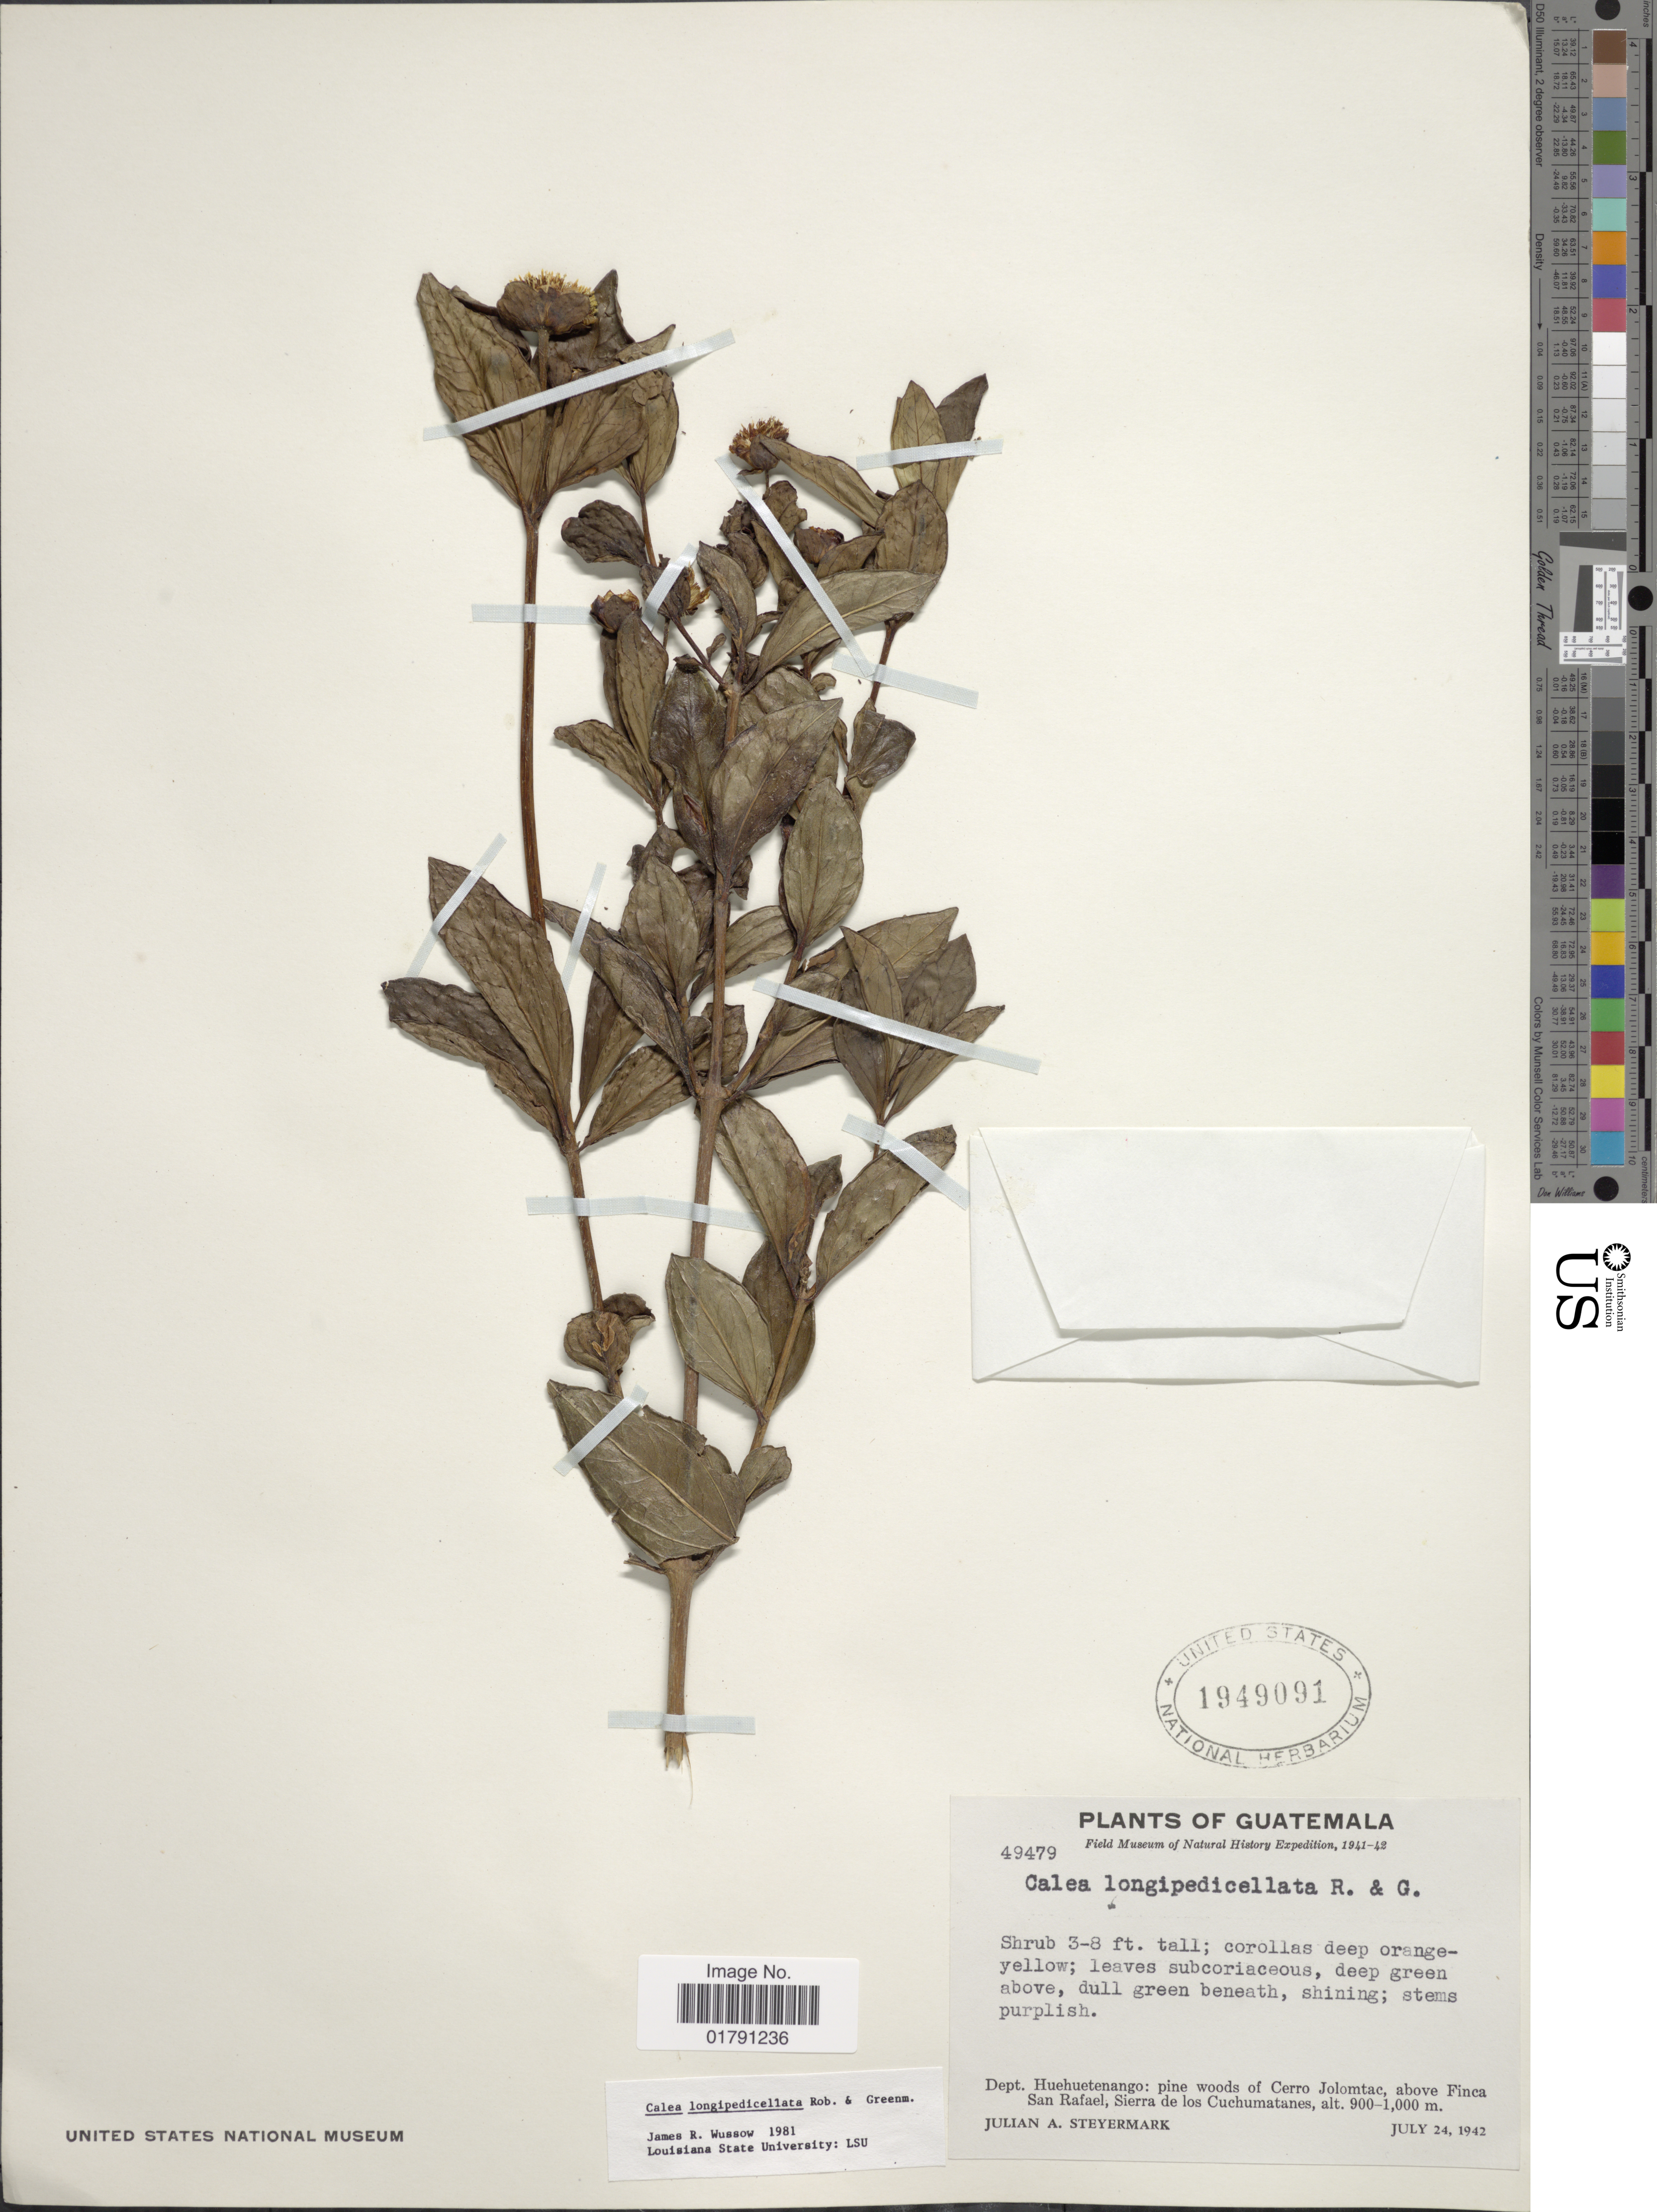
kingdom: Plantae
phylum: Tracheophyta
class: Magnoliopsida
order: Asterales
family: Asteraceae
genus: Calea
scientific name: Calea longipedicellata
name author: B.L. Rob. & Greenm.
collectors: J. Steyermark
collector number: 49479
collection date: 1942-07-24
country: Guatemala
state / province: Huehuetenango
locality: Pine woods of Cerro Jolomtac, above Finca San Rafael, Sierra de los Cuchumatanes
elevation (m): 900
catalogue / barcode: US 1949091